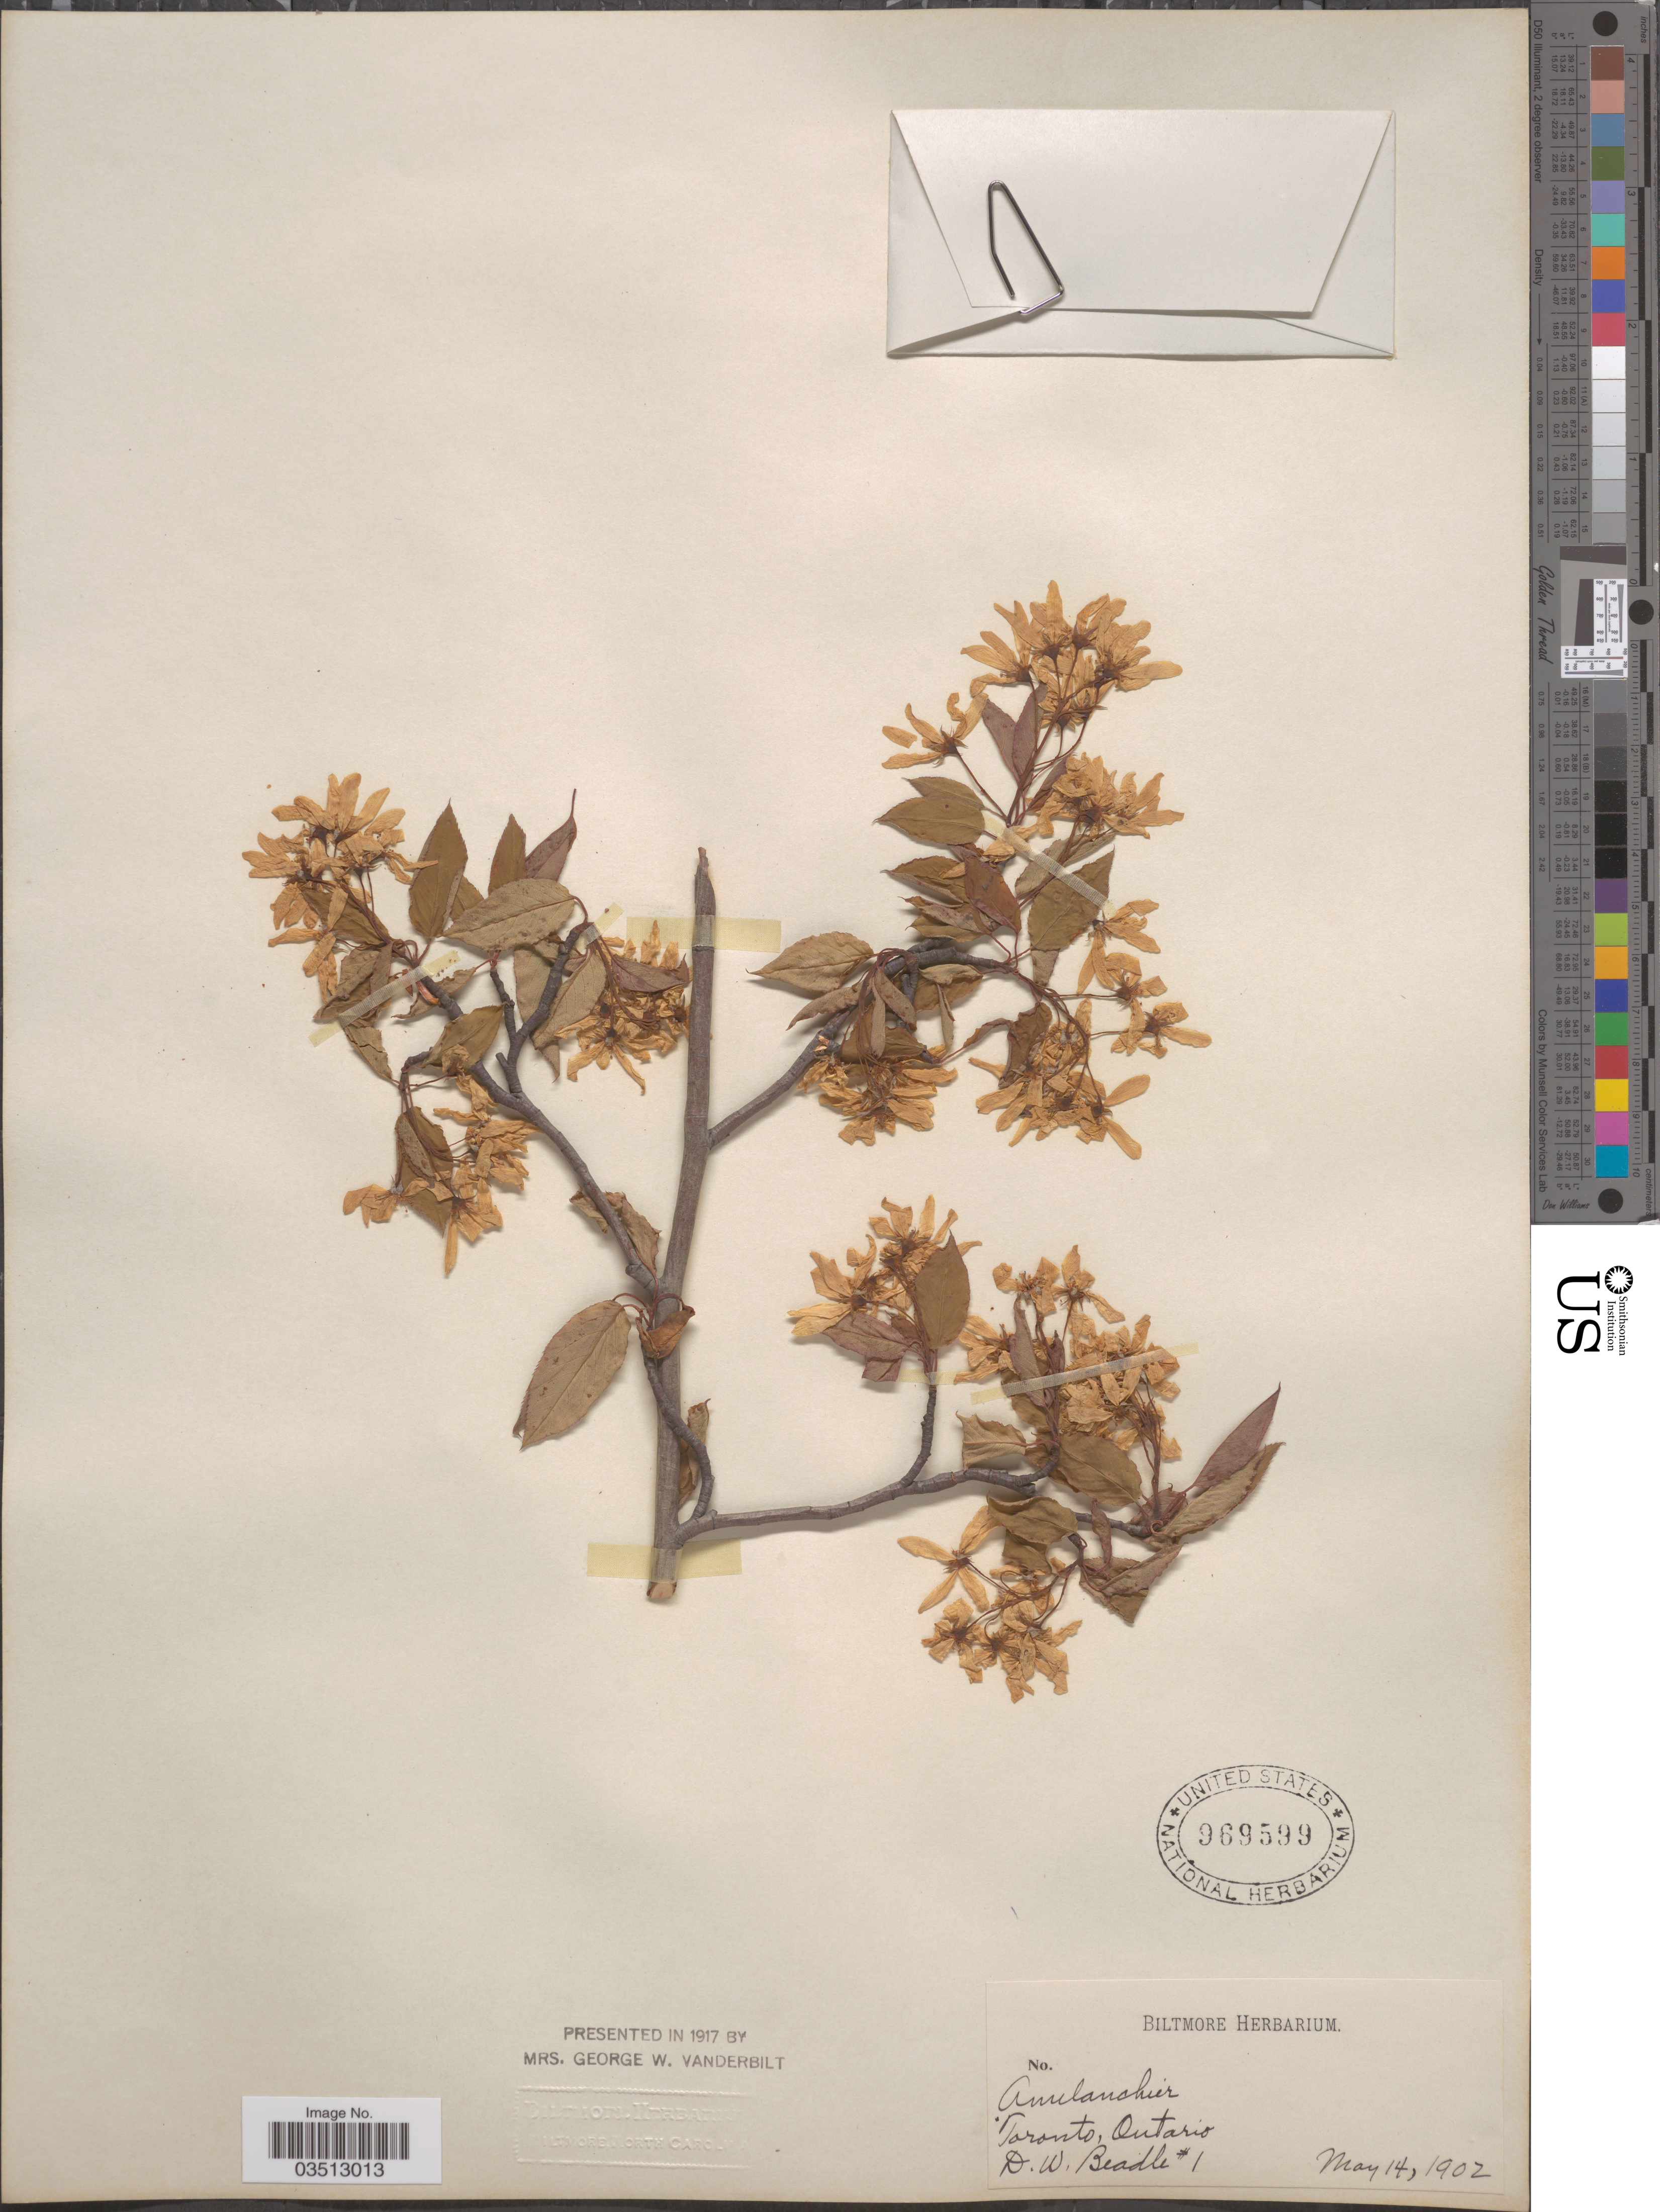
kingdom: Plantae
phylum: Tracheophyta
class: Magnoliopsida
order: Rosales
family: Rosaceae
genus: Amelanchier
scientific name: Amelanchier sp.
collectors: D. Beadle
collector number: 1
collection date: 1902-05-14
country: Canada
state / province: Ontario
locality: Toronto.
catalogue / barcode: US 969599